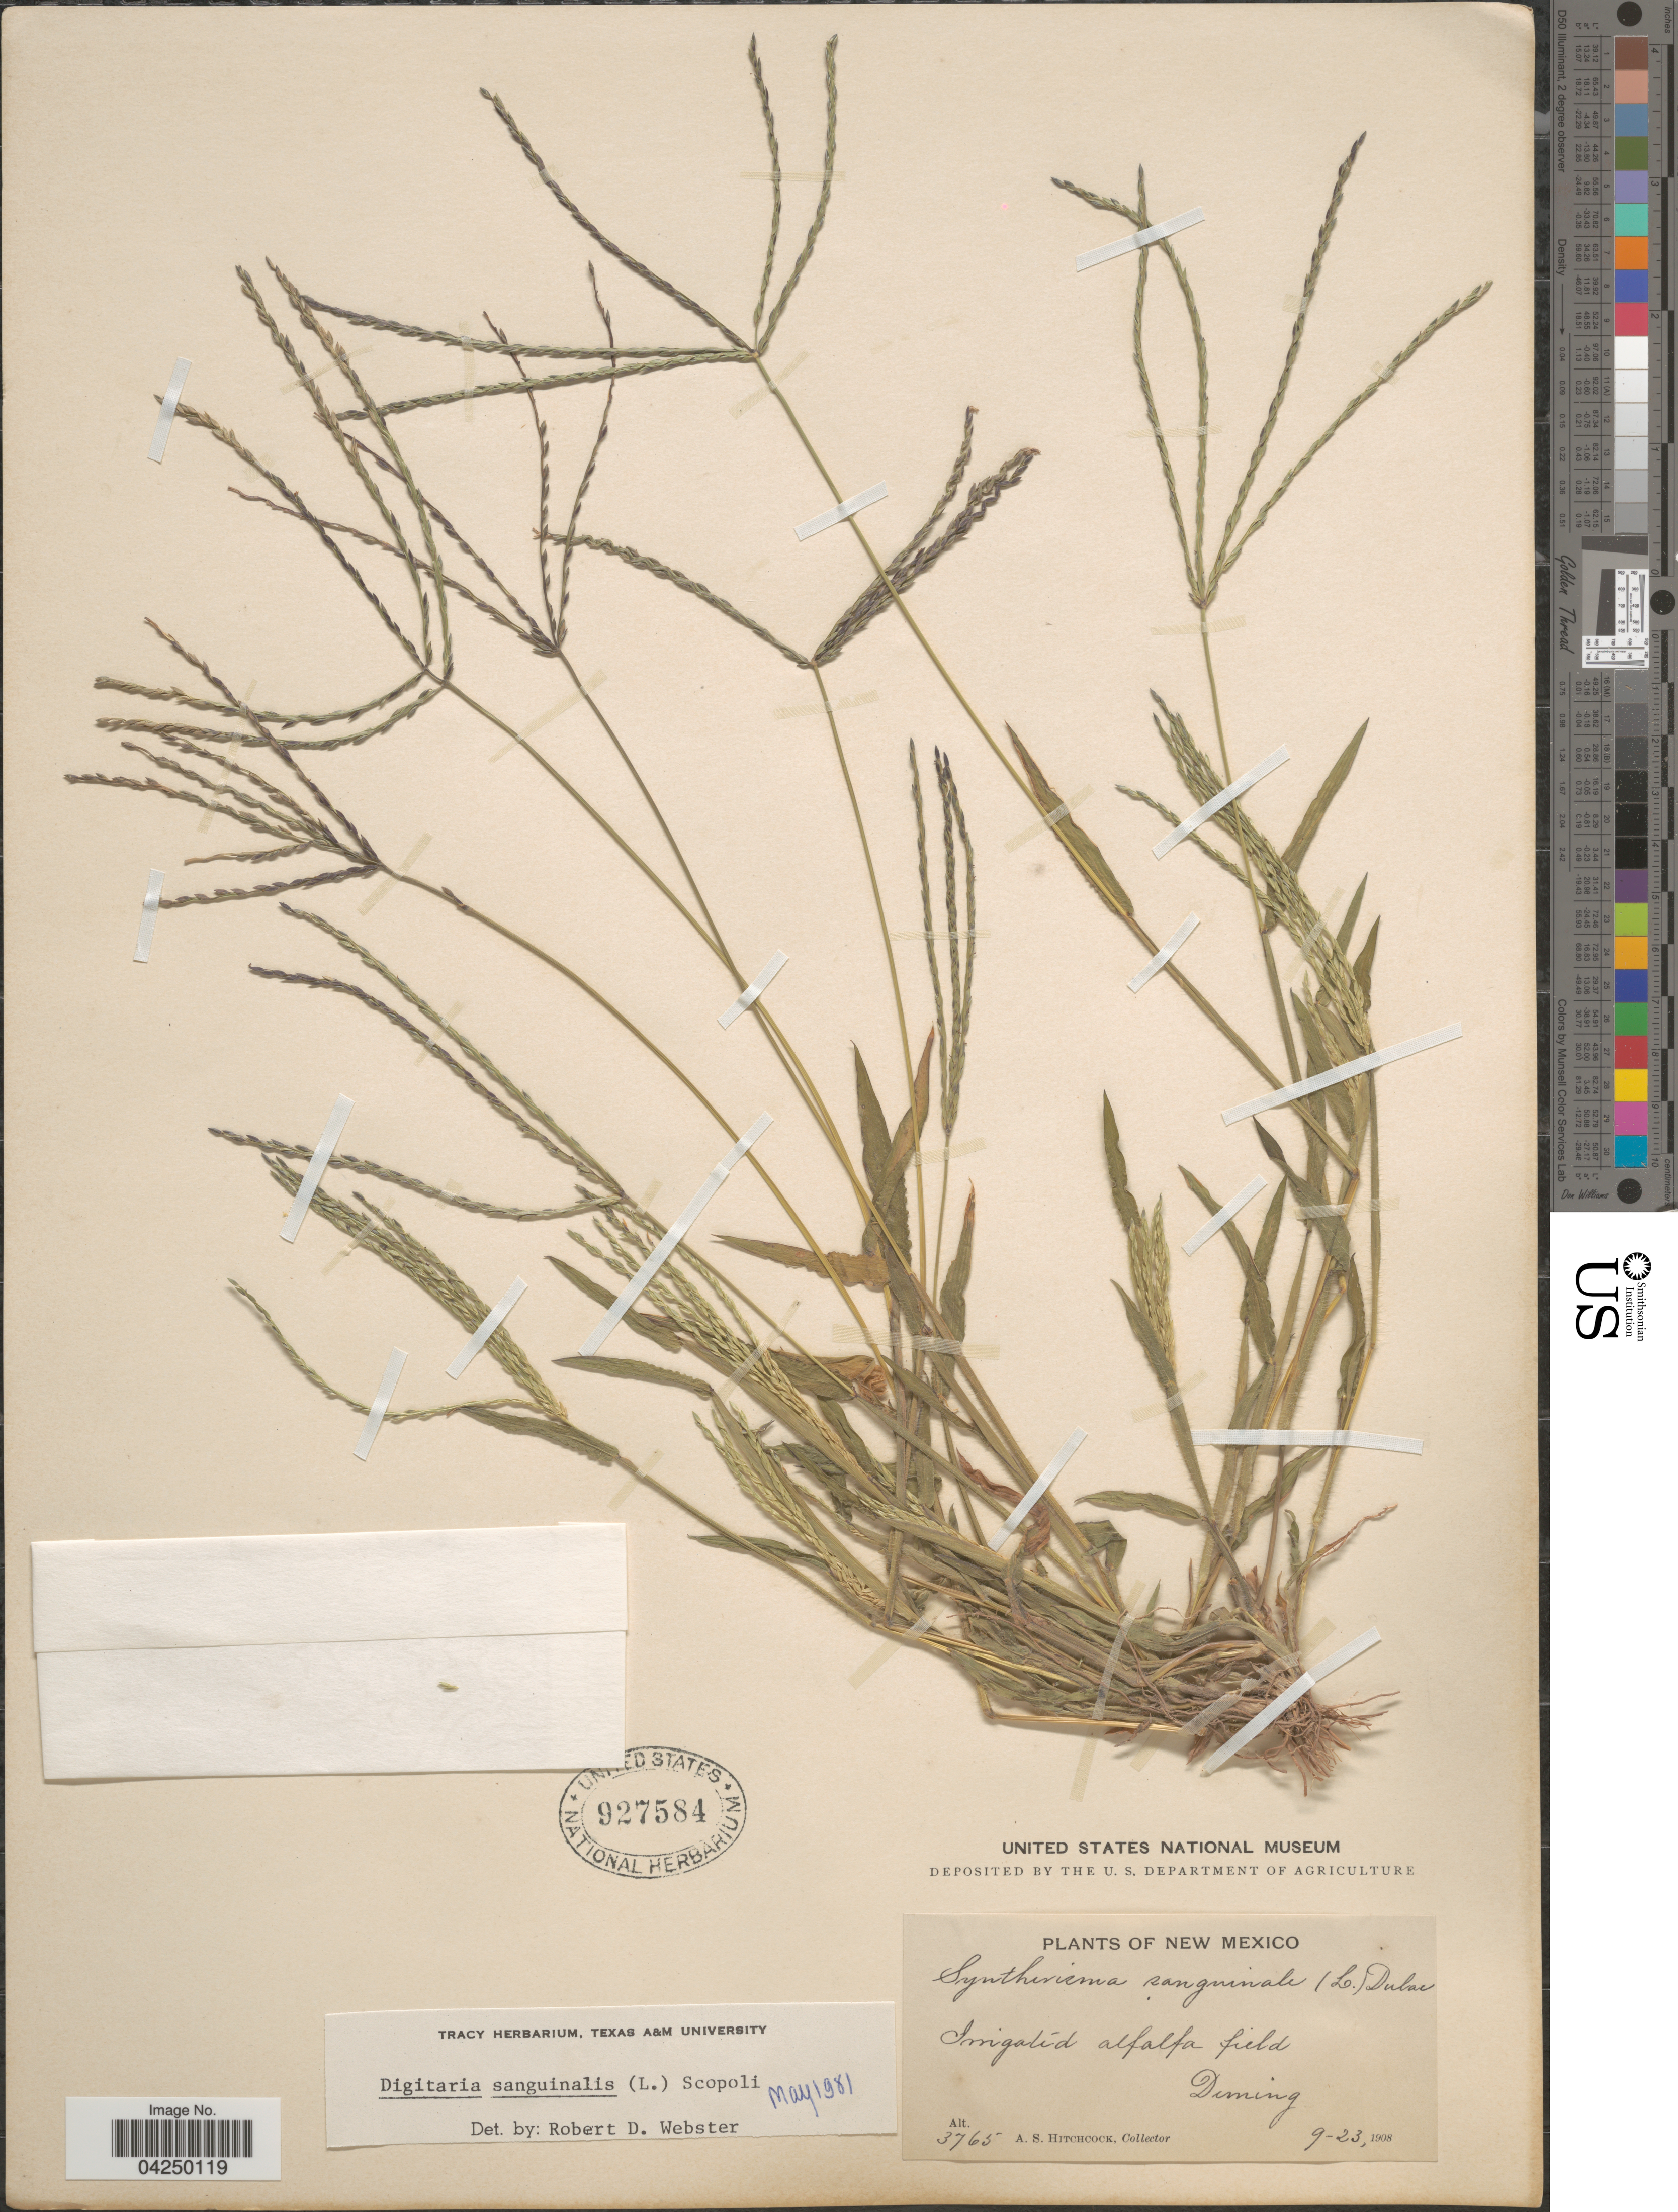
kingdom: Plantae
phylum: Tracheophyta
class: Liliopsida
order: Poales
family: Poaceae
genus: Digitaria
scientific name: Digitaria sanguinalis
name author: (L.) Scop.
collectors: A. S. Hitchcock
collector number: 3765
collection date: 1908-09-23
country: United States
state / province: New Mexico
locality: Irrigated alfalfa field. Diming.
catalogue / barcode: US 927584